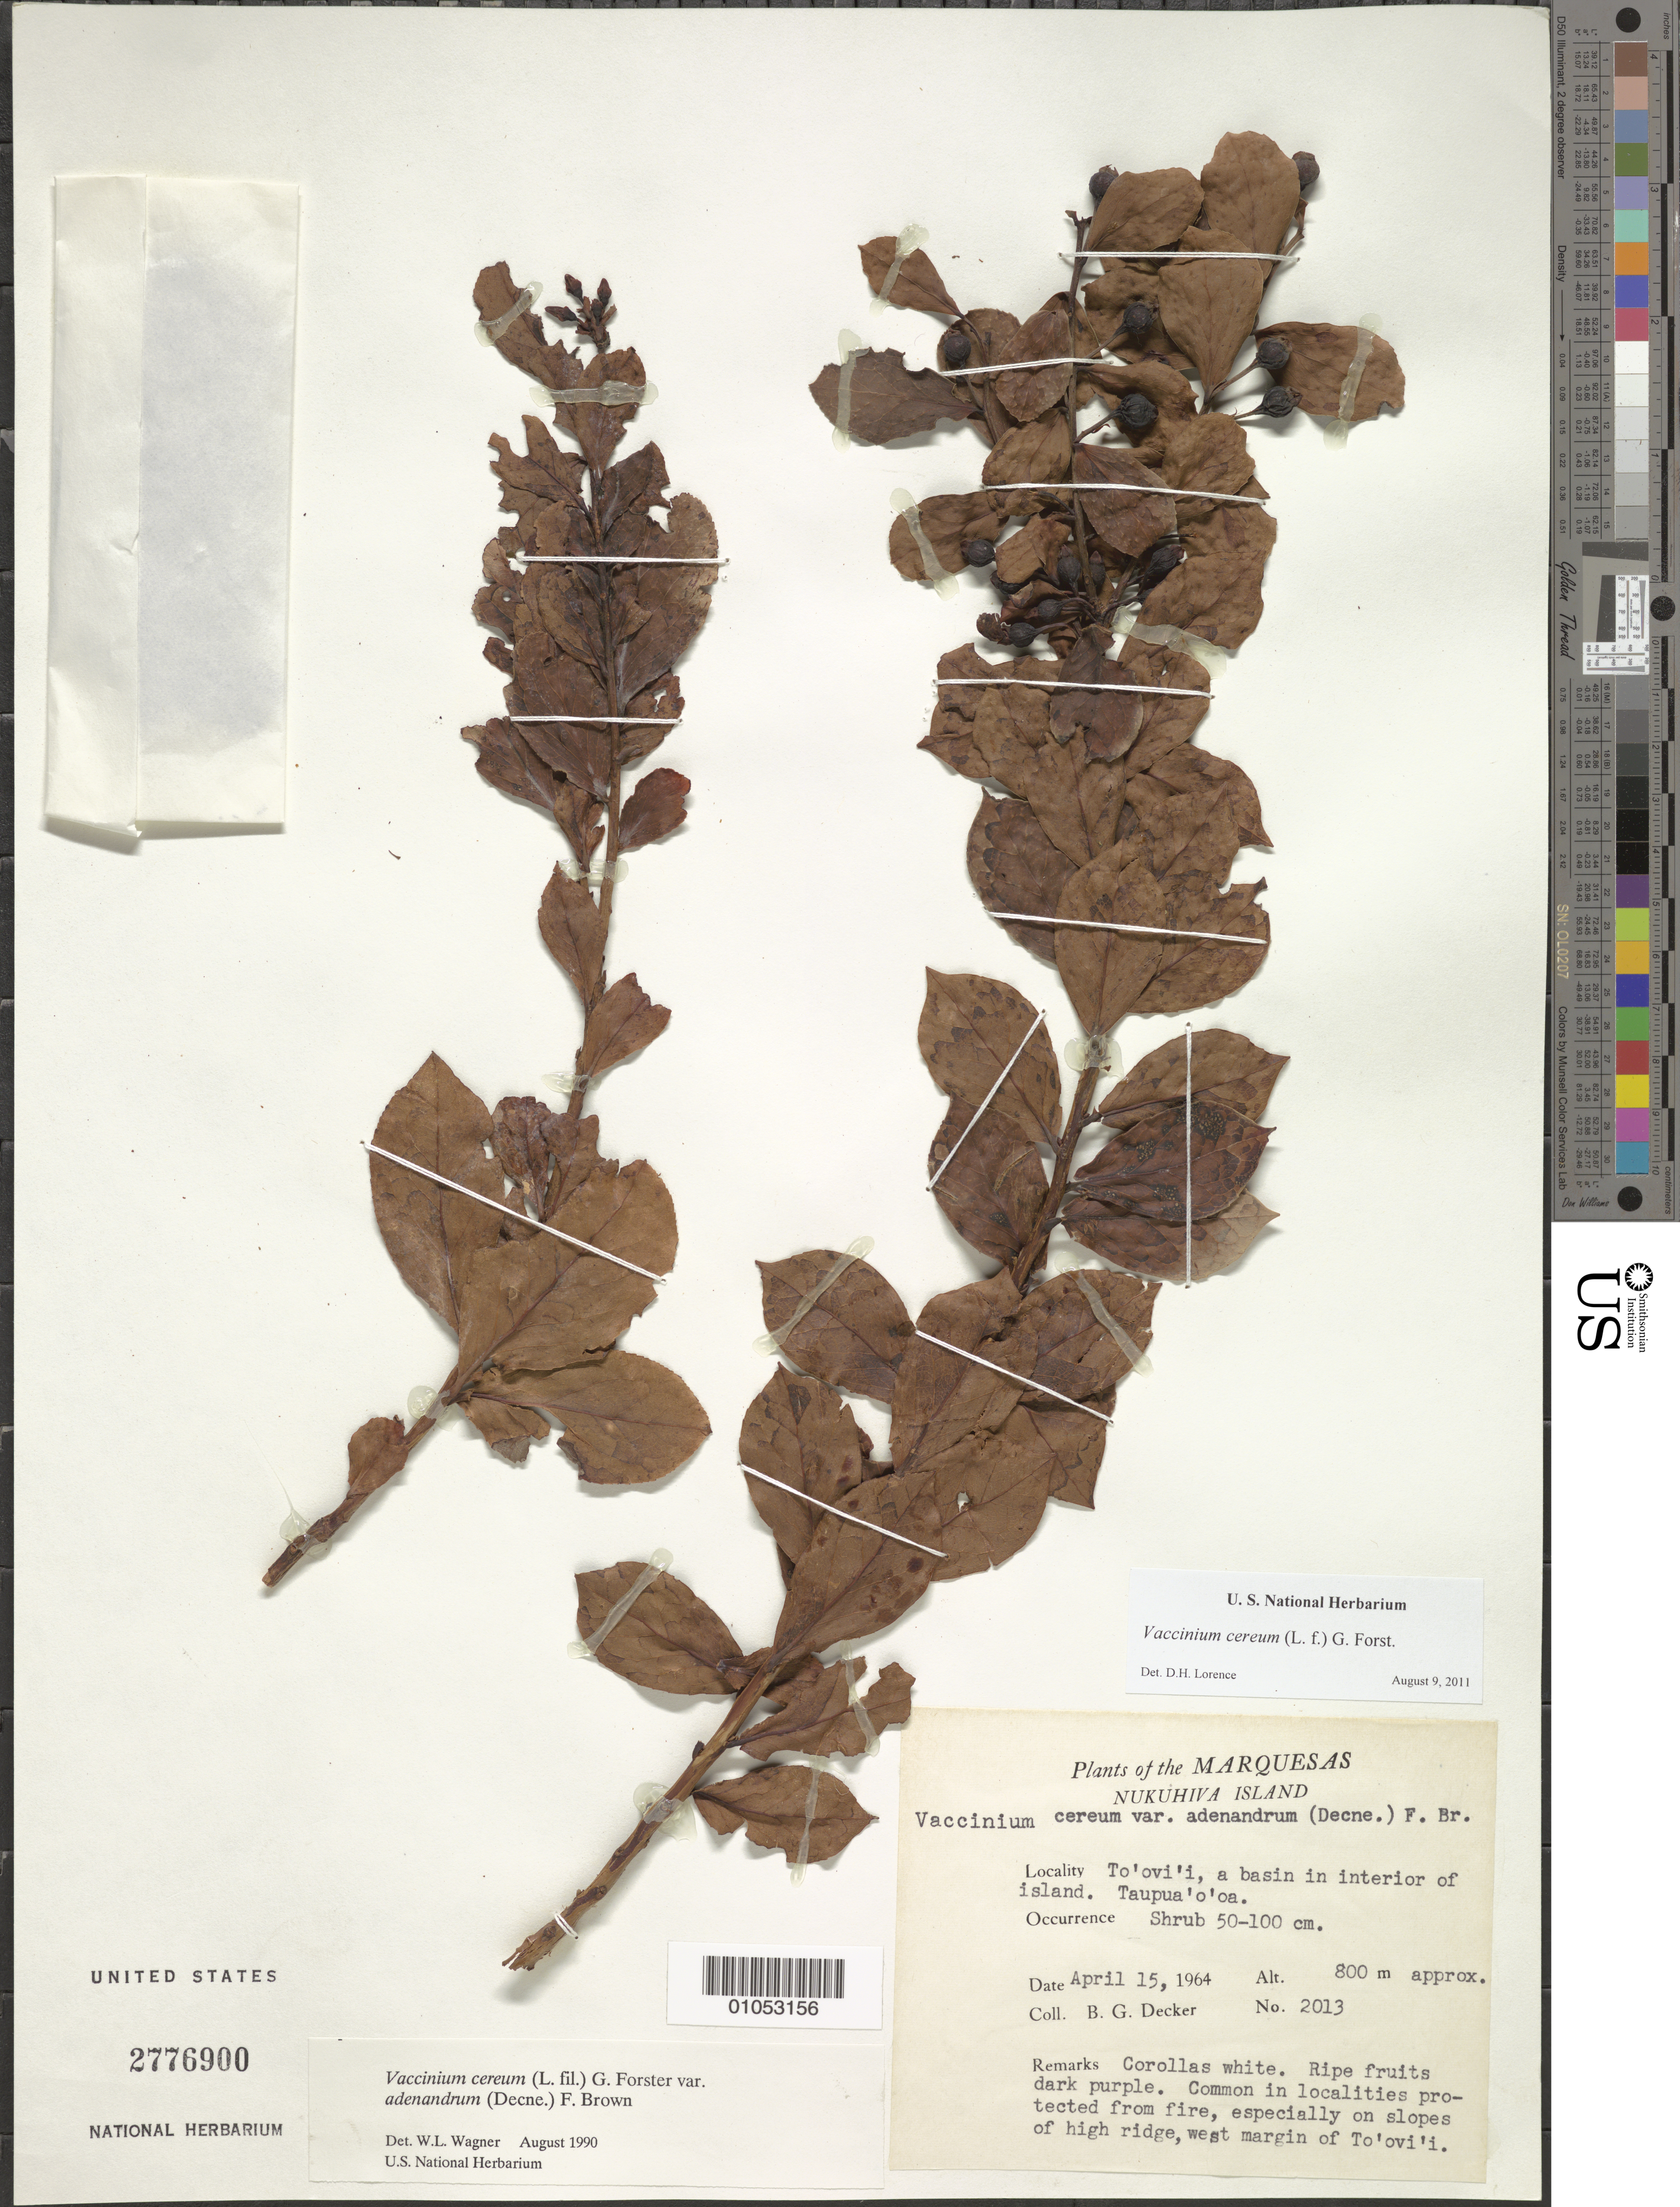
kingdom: Plantae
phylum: Tracheophyta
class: Magnoliopsida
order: Ericales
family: Ericaceae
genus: Vaccinium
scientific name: Vaccinium cereum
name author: (L. f.) G. Forst.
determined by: Lorence, David H., (PTBG), National Tropical Botanical Garden (UNITED STATES)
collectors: B. G. Decker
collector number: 2013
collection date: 1964-04-15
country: French Polynesia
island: Nuku Hiva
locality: To'ovi'i, a basin in interior of island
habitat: Common on high slopes, west margin of Toovii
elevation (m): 800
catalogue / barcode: US 2776900